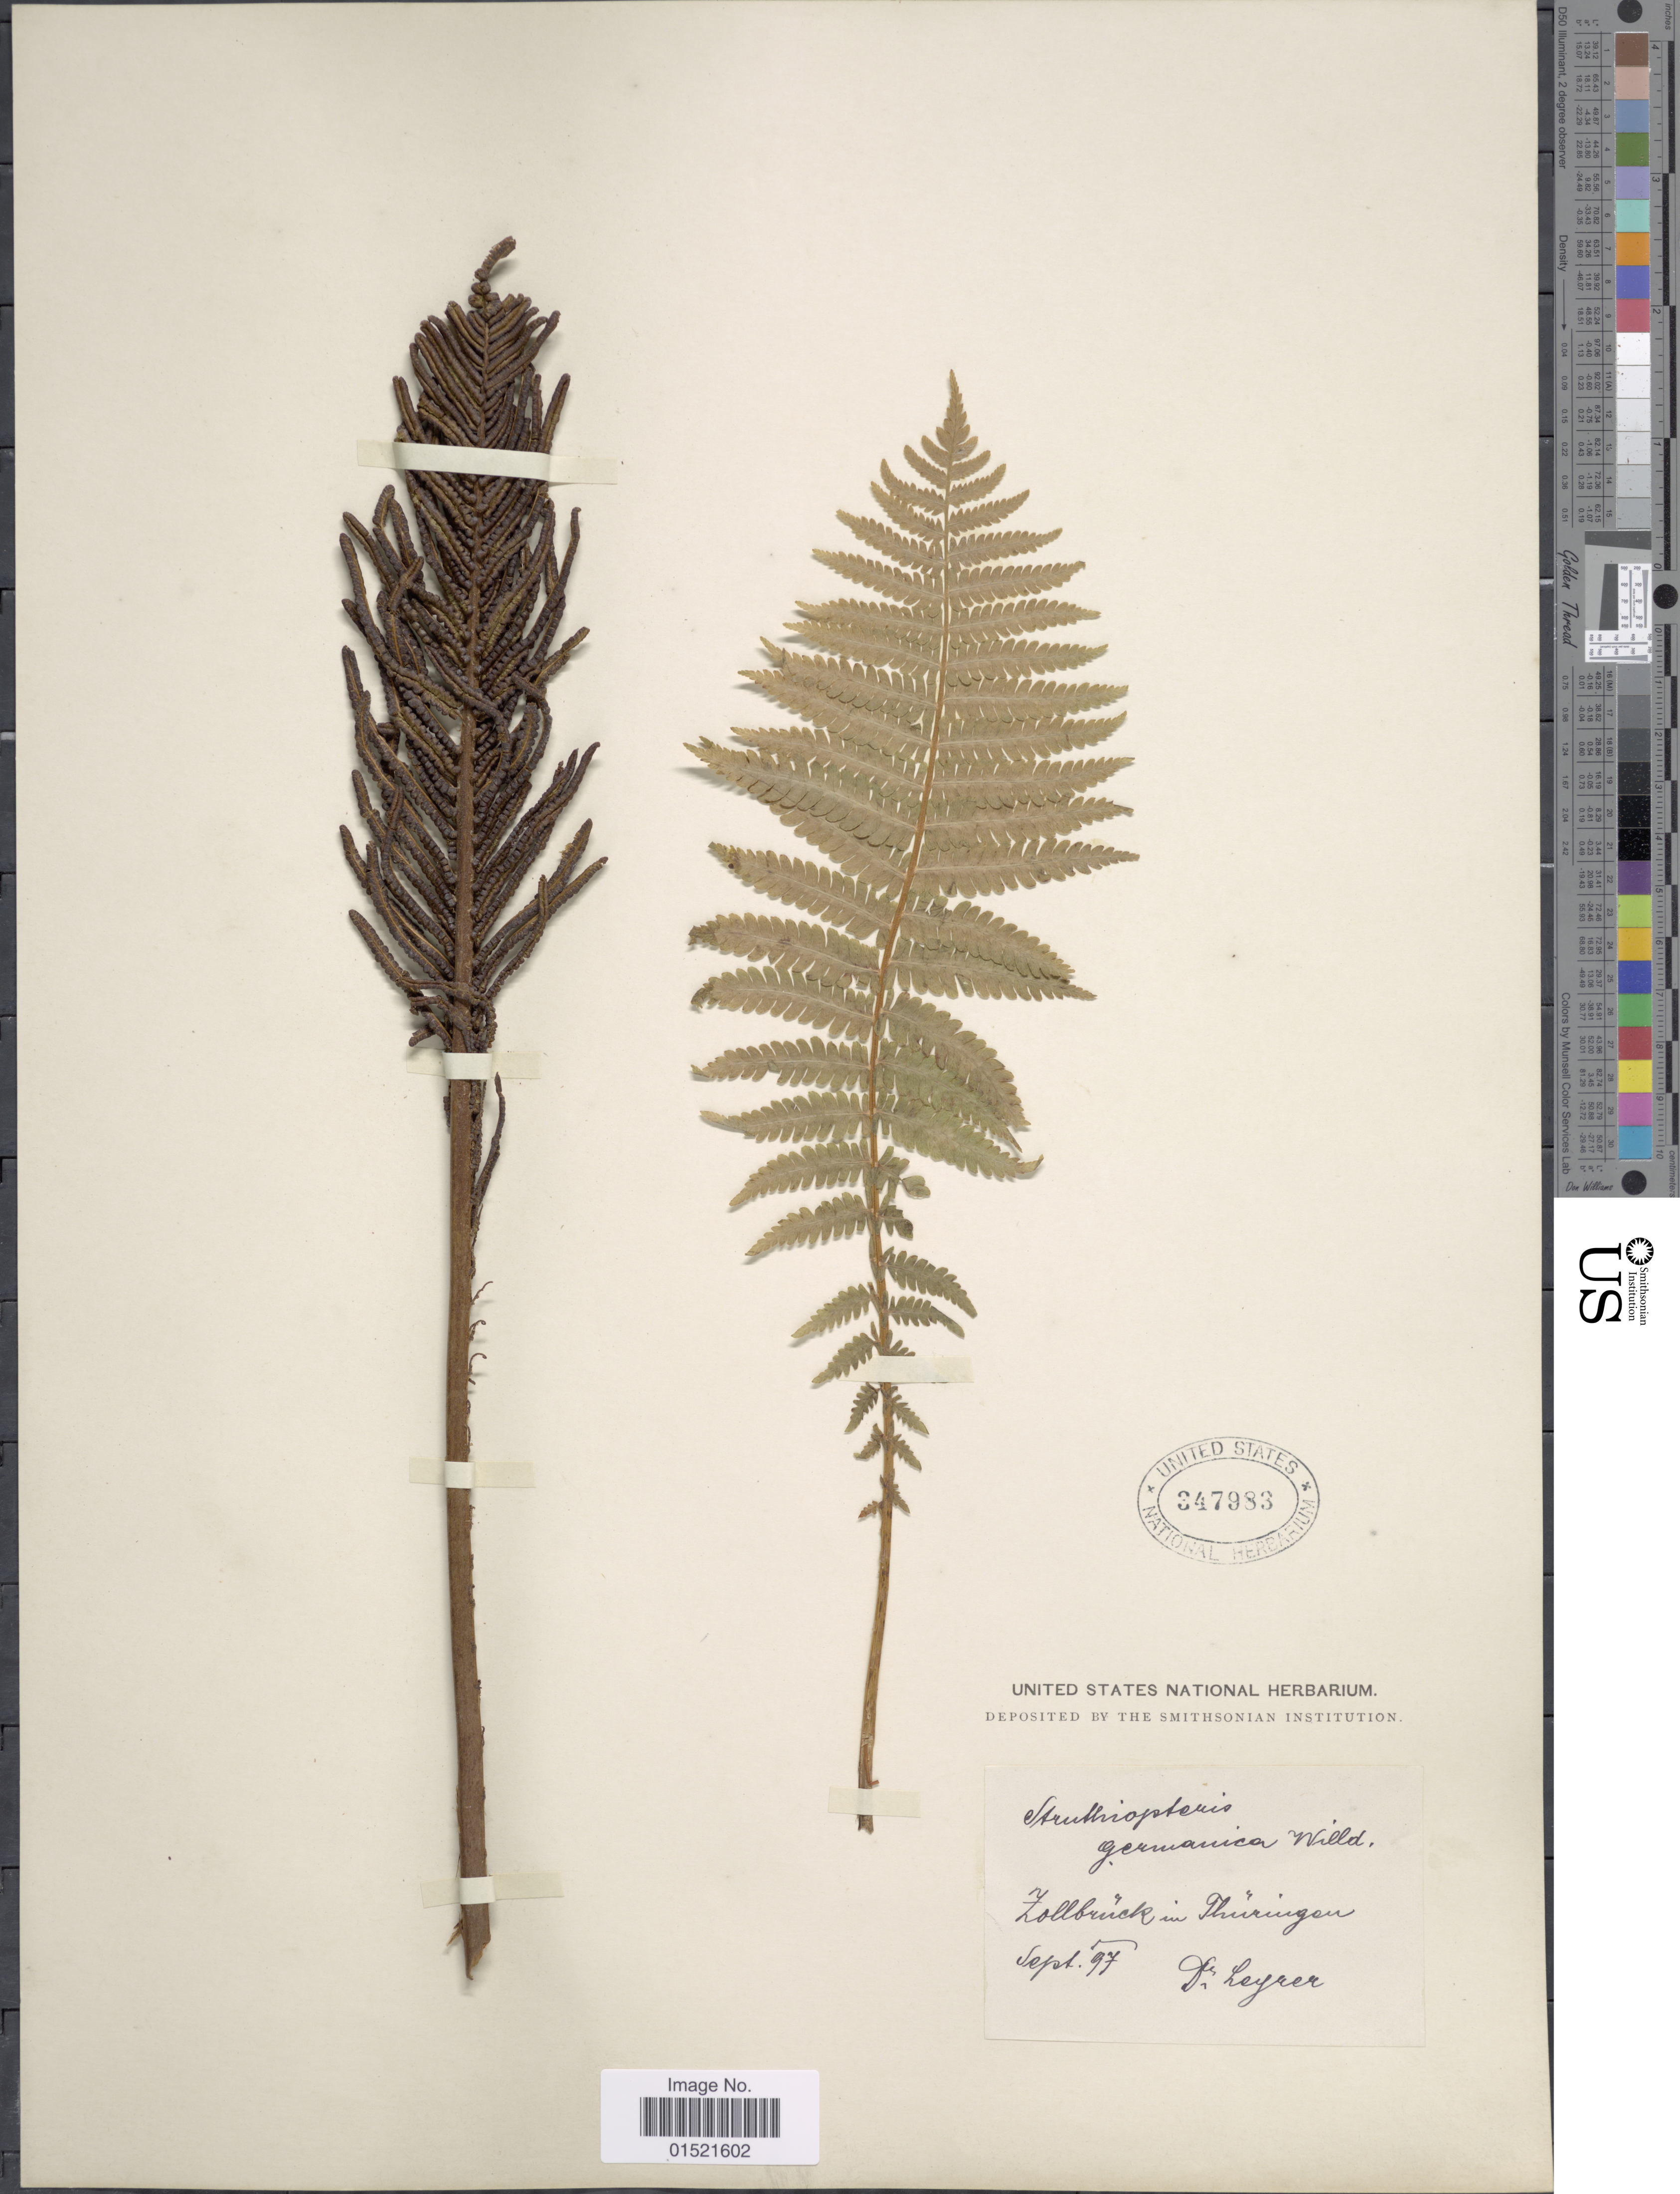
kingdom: Plantae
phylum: Tracheophyta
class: Polypodiopsida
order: Polypodiales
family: Onocleaceae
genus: Matteuccia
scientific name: Matteuccia struthiopteris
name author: (L.) Tod.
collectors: Leyrer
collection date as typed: Transcribed d/m/y: /9/97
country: Germany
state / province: Thuringia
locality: Zollbruck in Thuringen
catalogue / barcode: US 347983